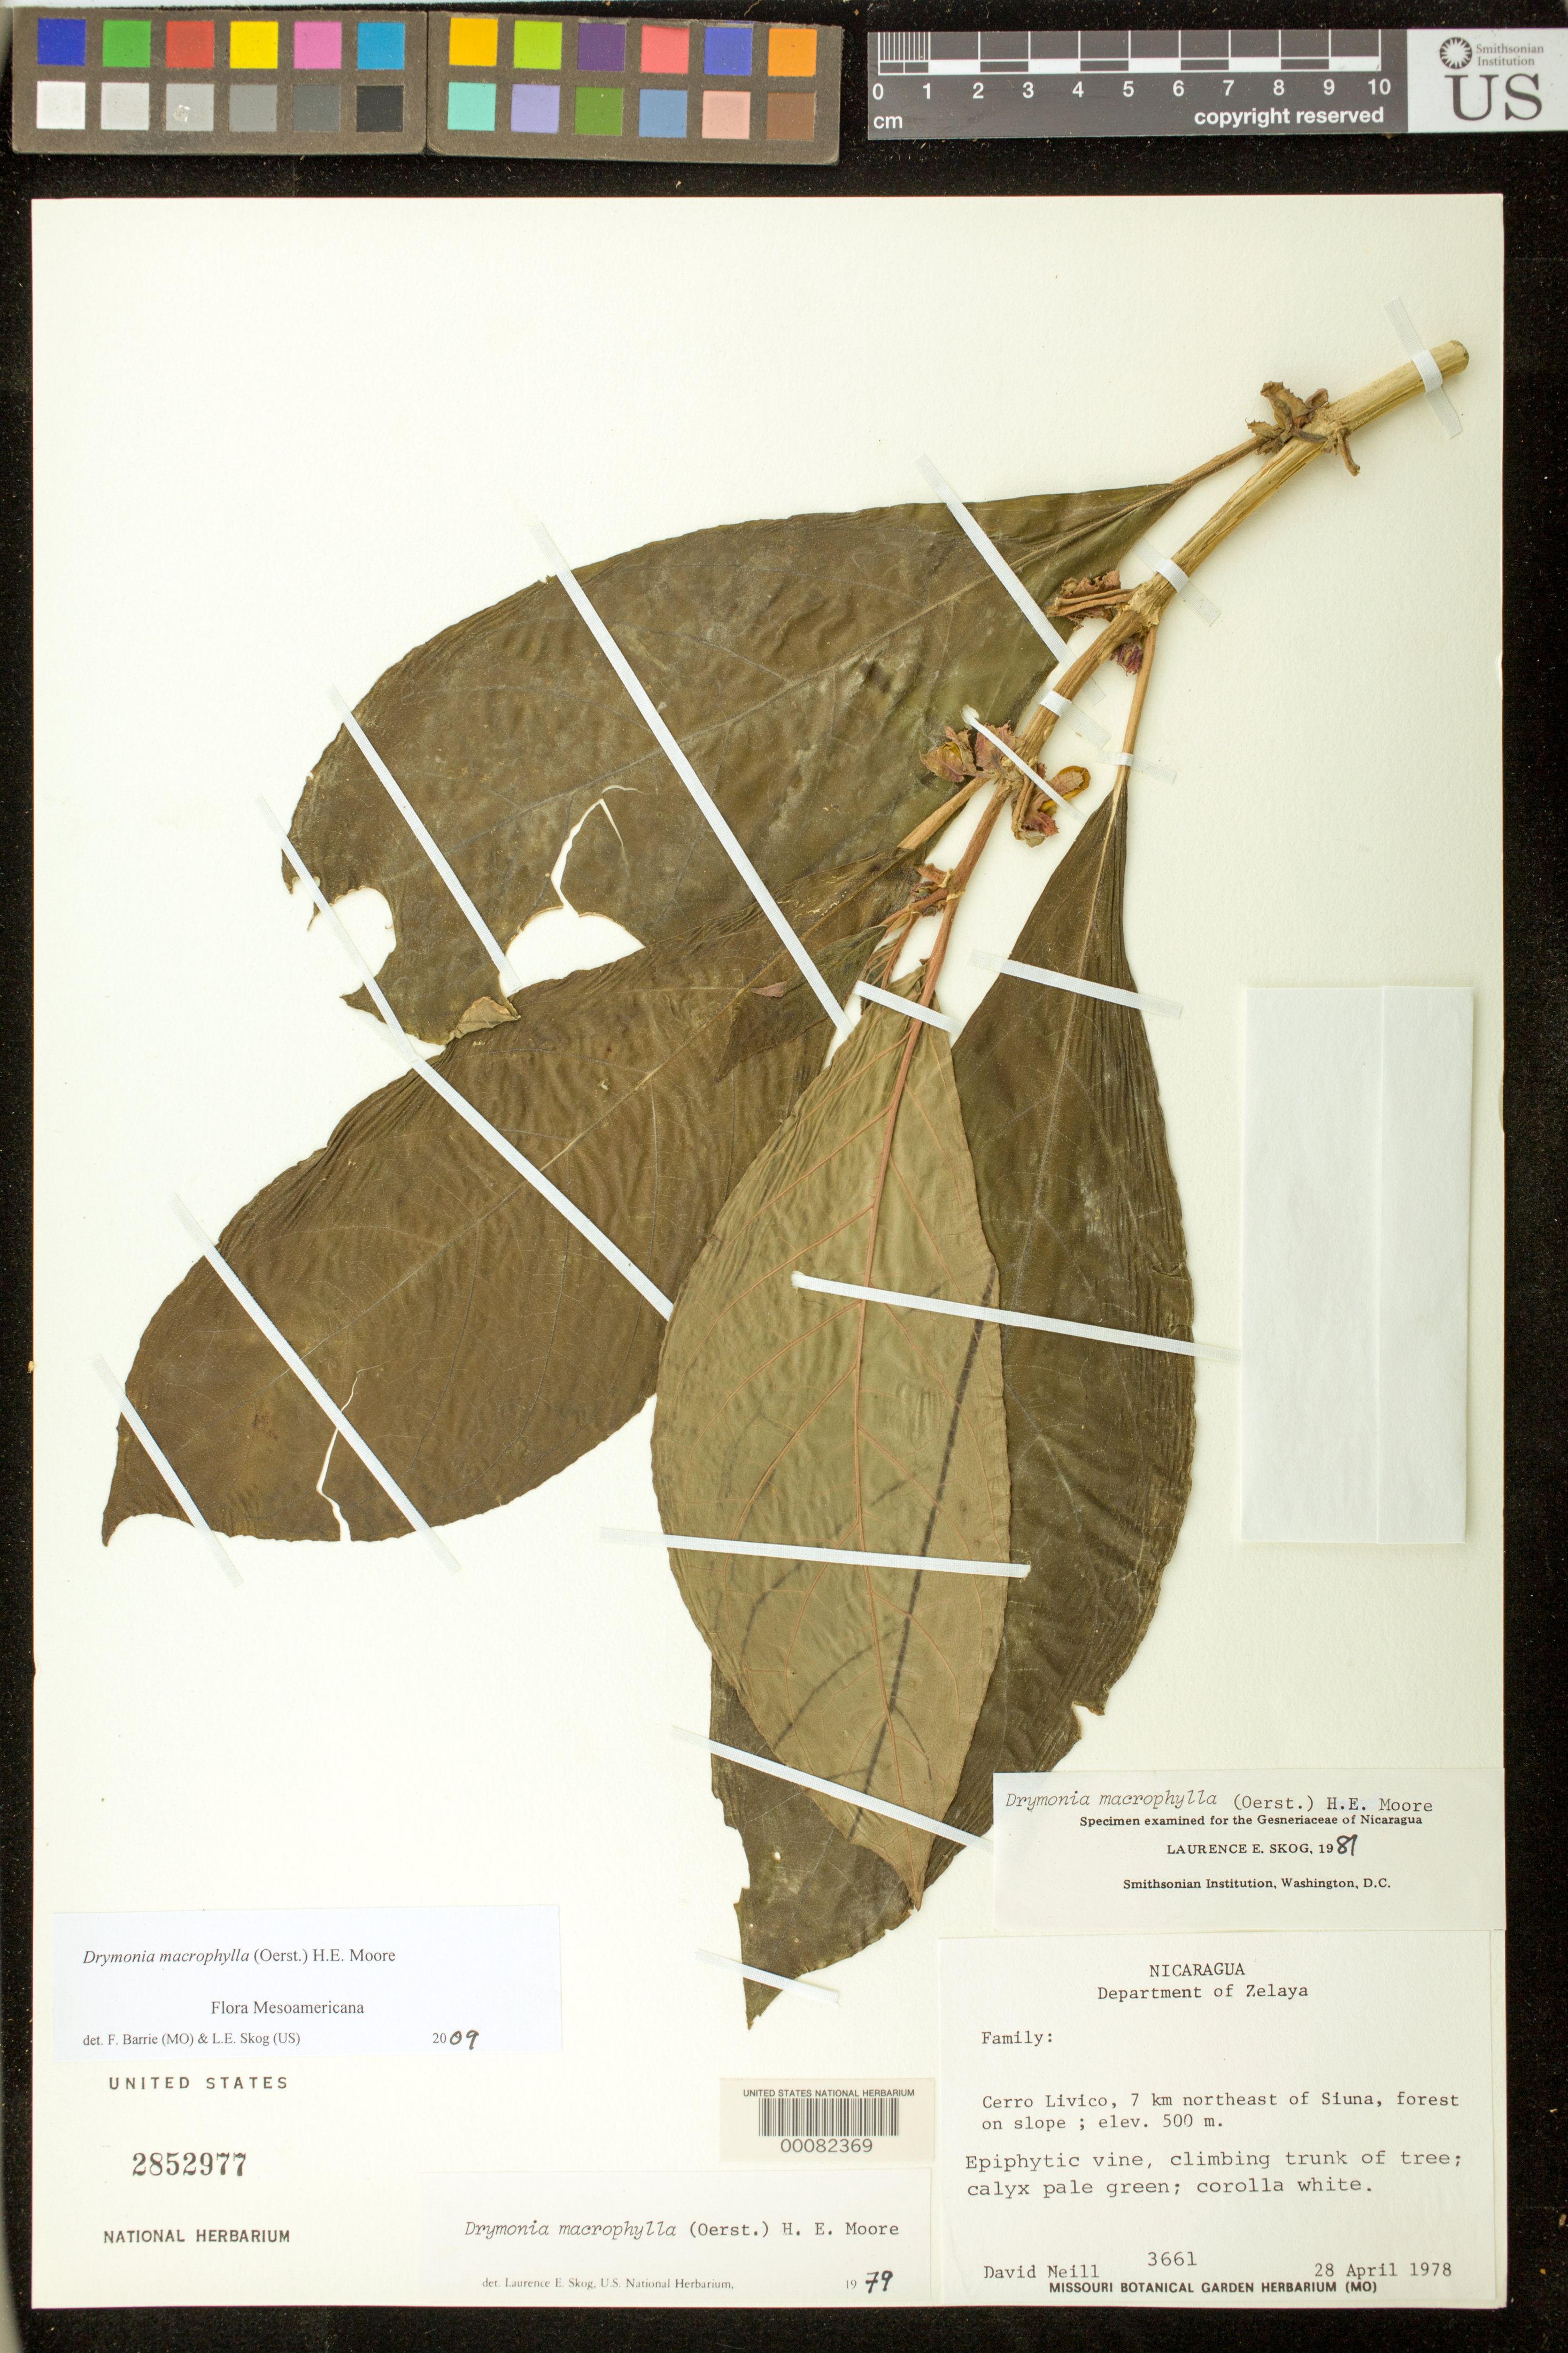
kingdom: Plantae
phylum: Tracheophyta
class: Magnoliopsida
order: Lamiales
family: Gesneriaceae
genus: Drymonia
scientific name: Drymonia macrophylla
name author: (Oerst.) H.E. Moore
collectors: D. A. Neill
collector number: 3661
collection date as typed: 28 Apr 1978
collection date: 1978-04-28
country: Nicaragua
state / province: Atlántico Norte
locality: Cerro Livico, 7 km NE of Siuna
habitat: Forest on slope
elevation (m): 500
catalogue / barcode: US 2852977